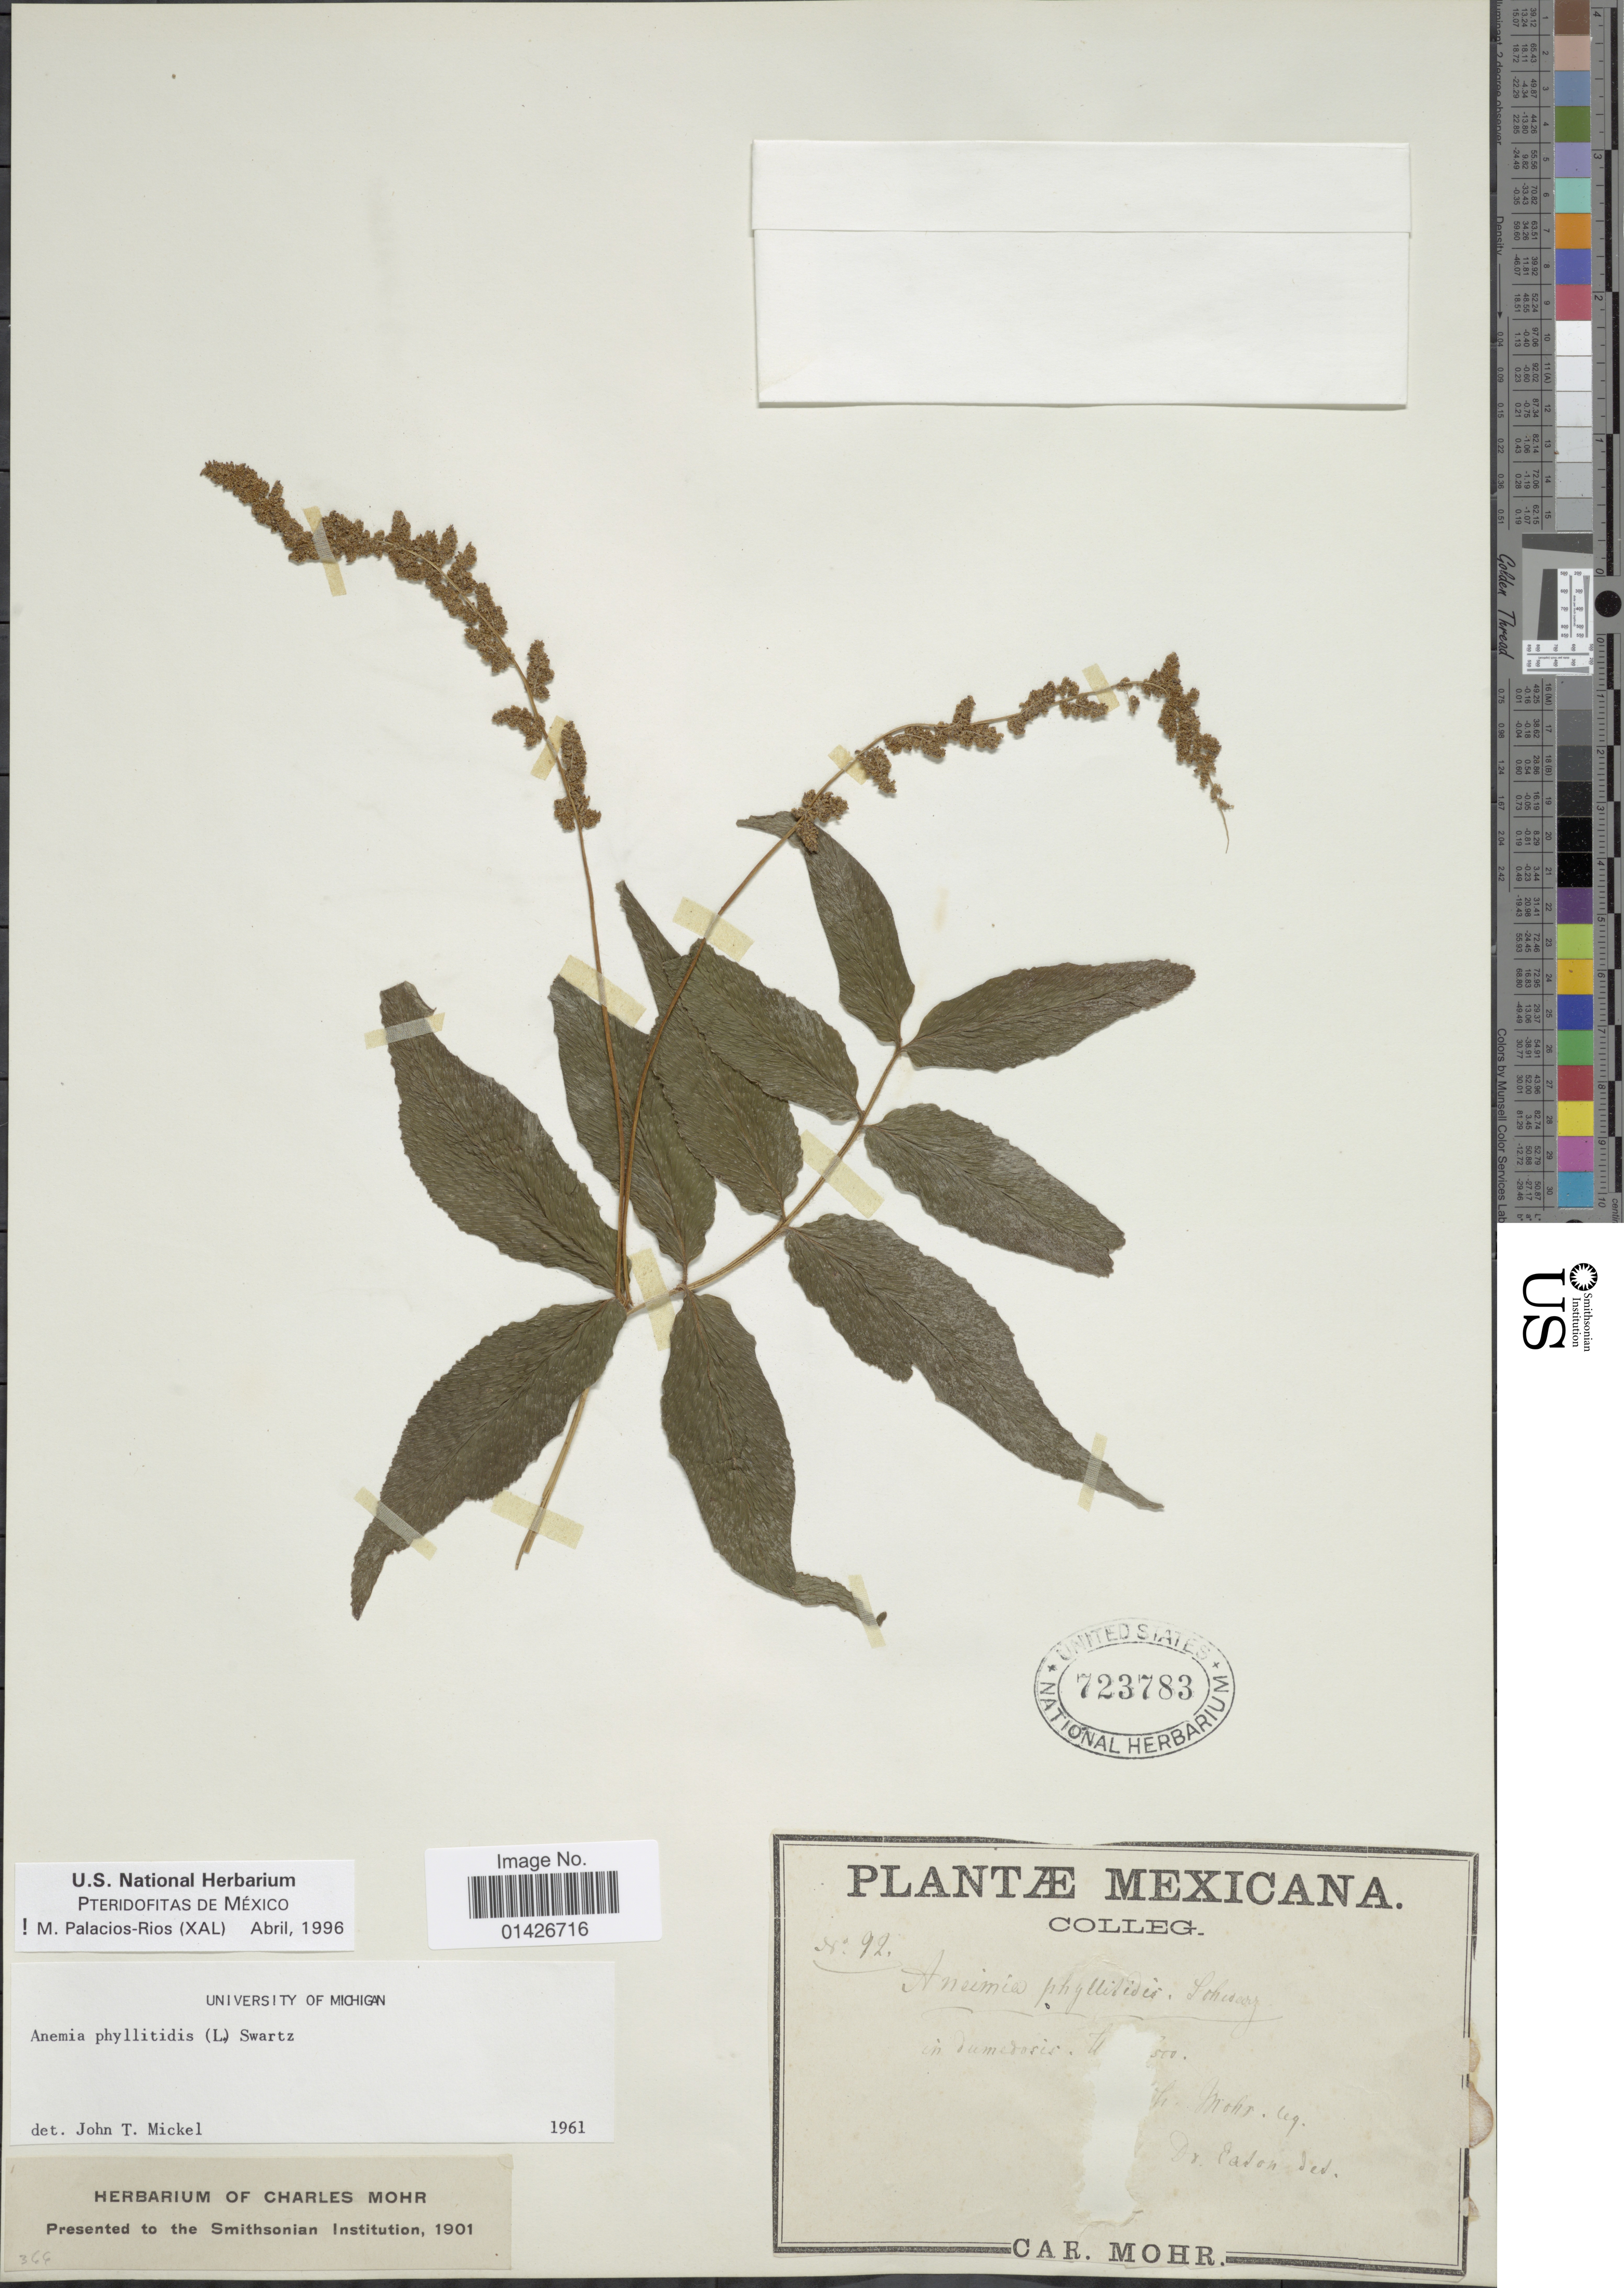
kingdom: Plantae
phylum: Tracheophyta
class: Polypodiopsida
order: Schizaeales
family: Anemiaceae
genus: Anemia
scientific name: Anemia phyllitidis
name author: (L.) Sw.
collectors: C. T. Mohr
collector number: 92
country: Mexico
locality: In umbrosis [illegible text]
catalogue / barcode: US 723783